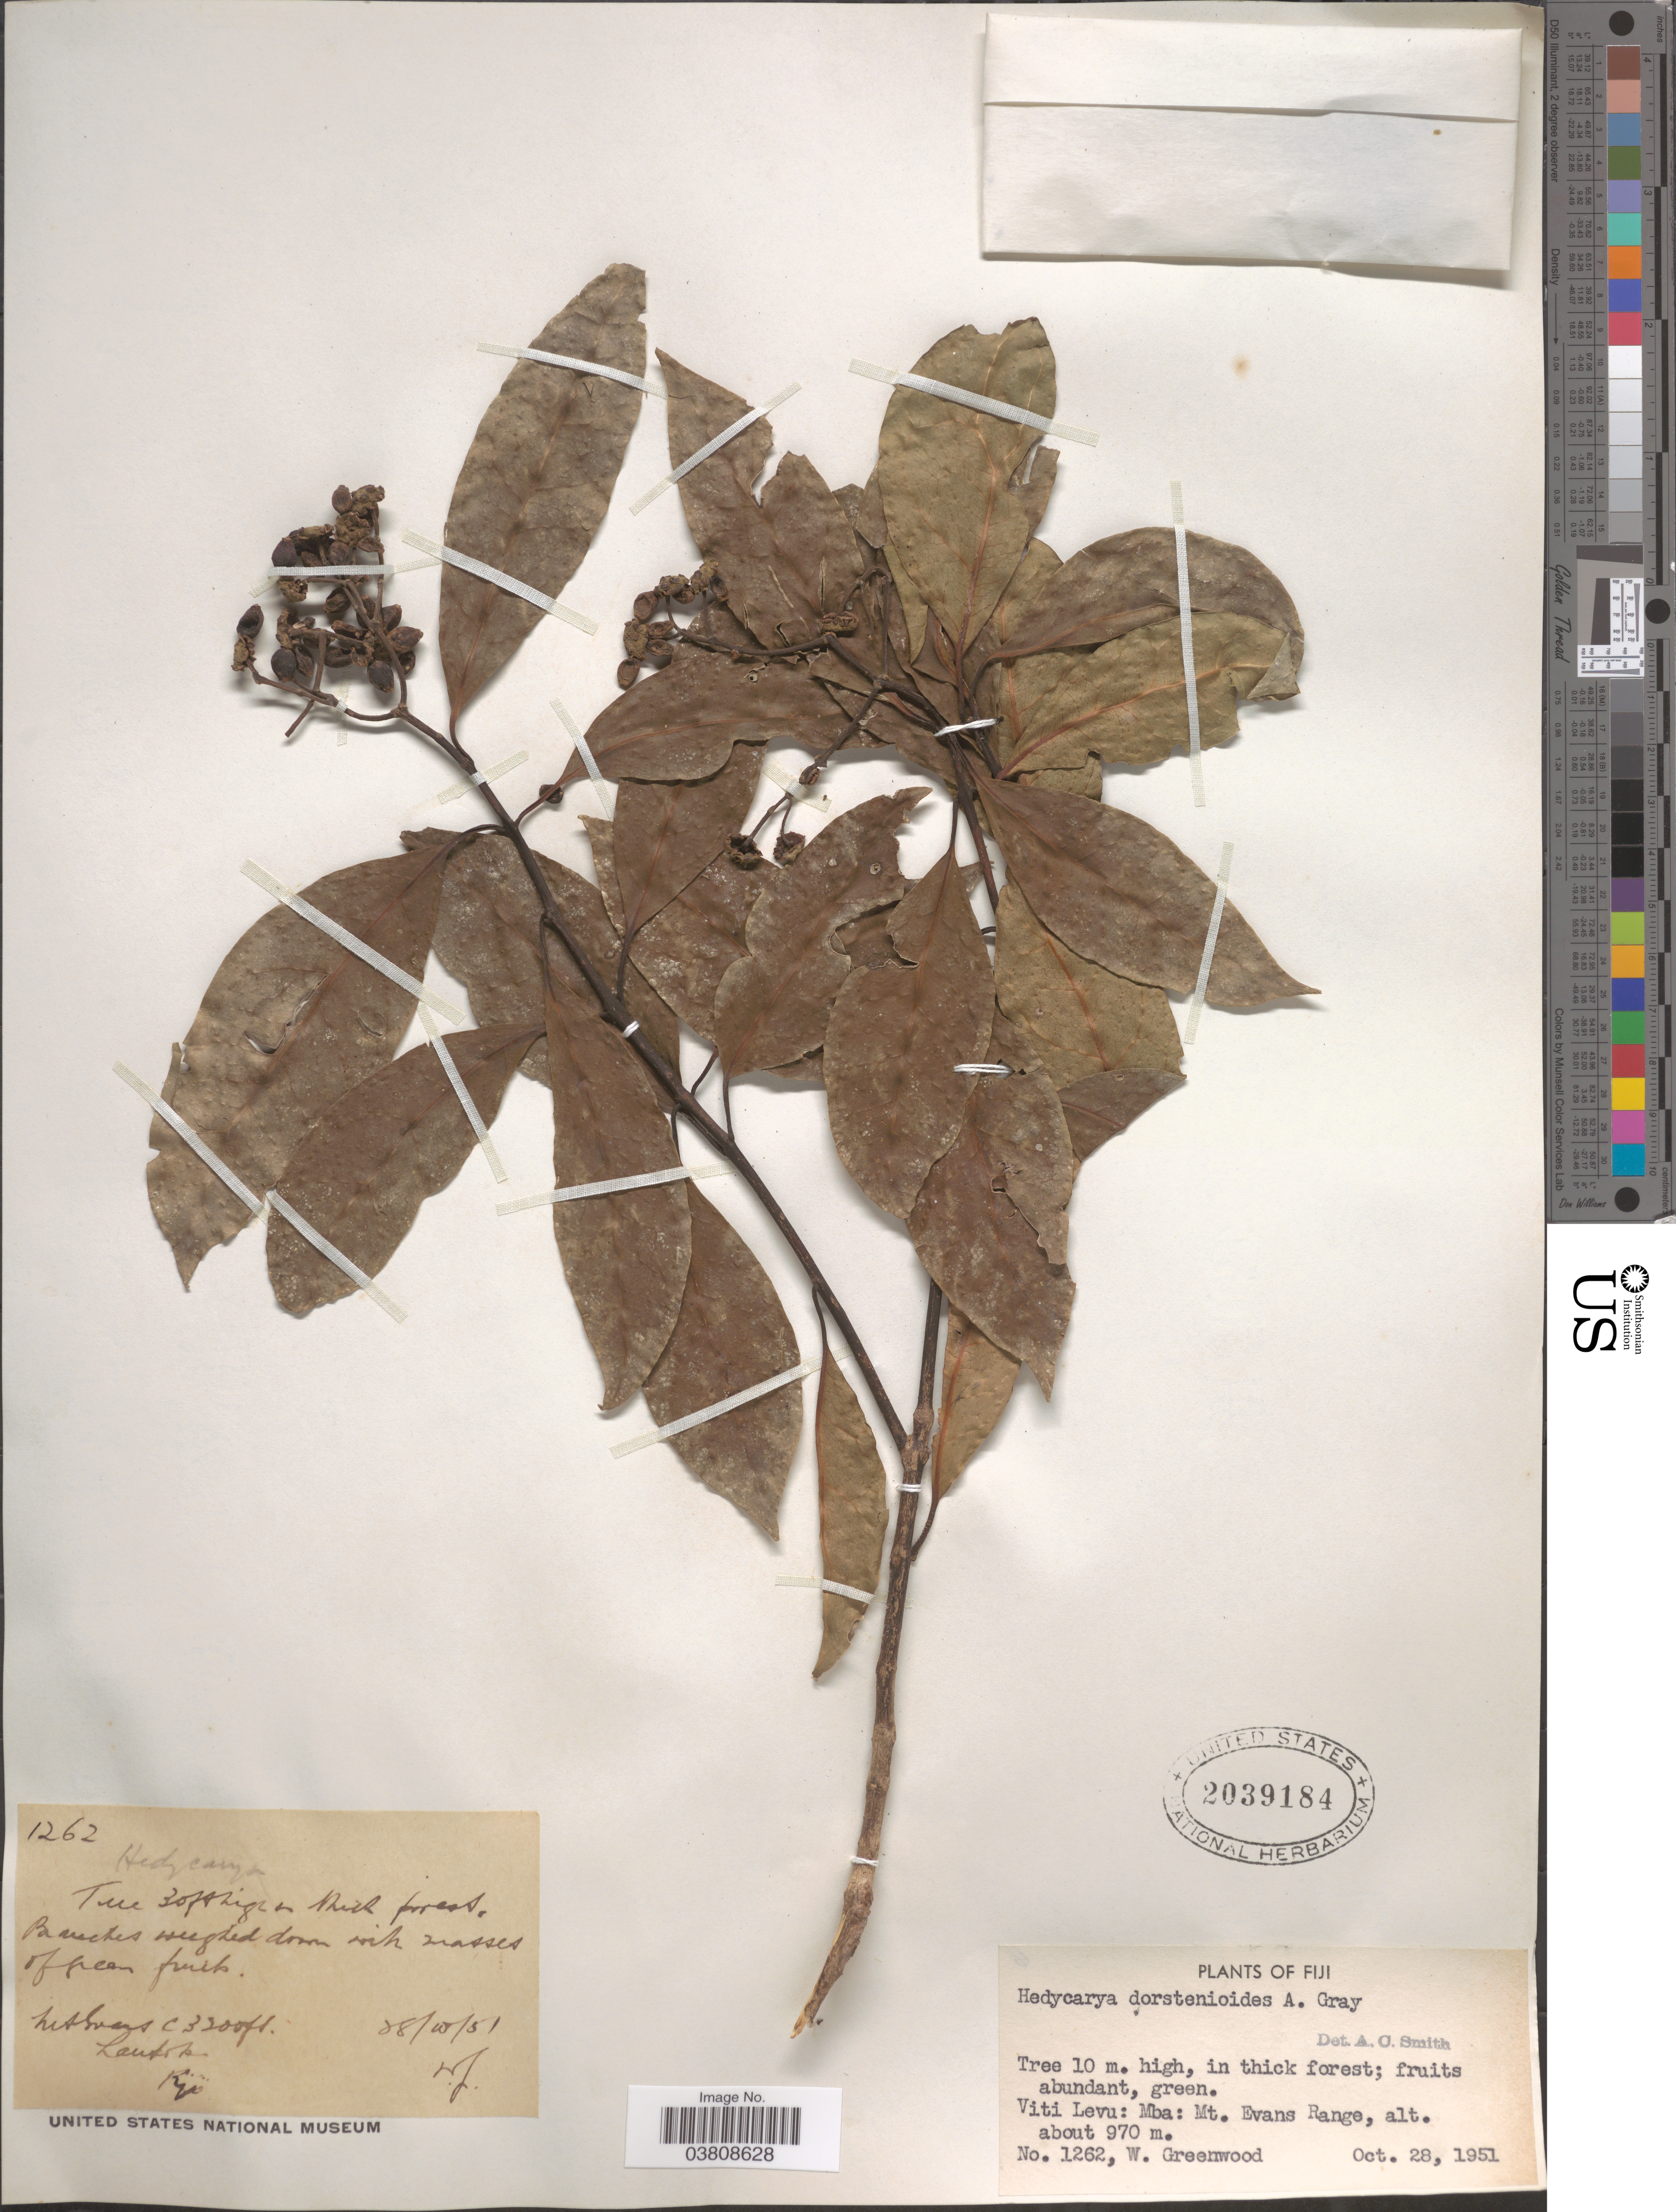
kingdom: Plantae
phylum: Tracheophyta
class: Magnoliopsida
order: Laurales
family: Monimiaceae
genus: Hedycarya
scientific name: Hedycarya dorstenioides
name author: A. Gray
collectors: W. Greenwood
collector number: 1262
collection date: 1951-10-28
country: Fiji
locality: Viti Levu: Mba: Mt. Evans Range.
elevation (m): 970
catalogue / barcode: US 2039184